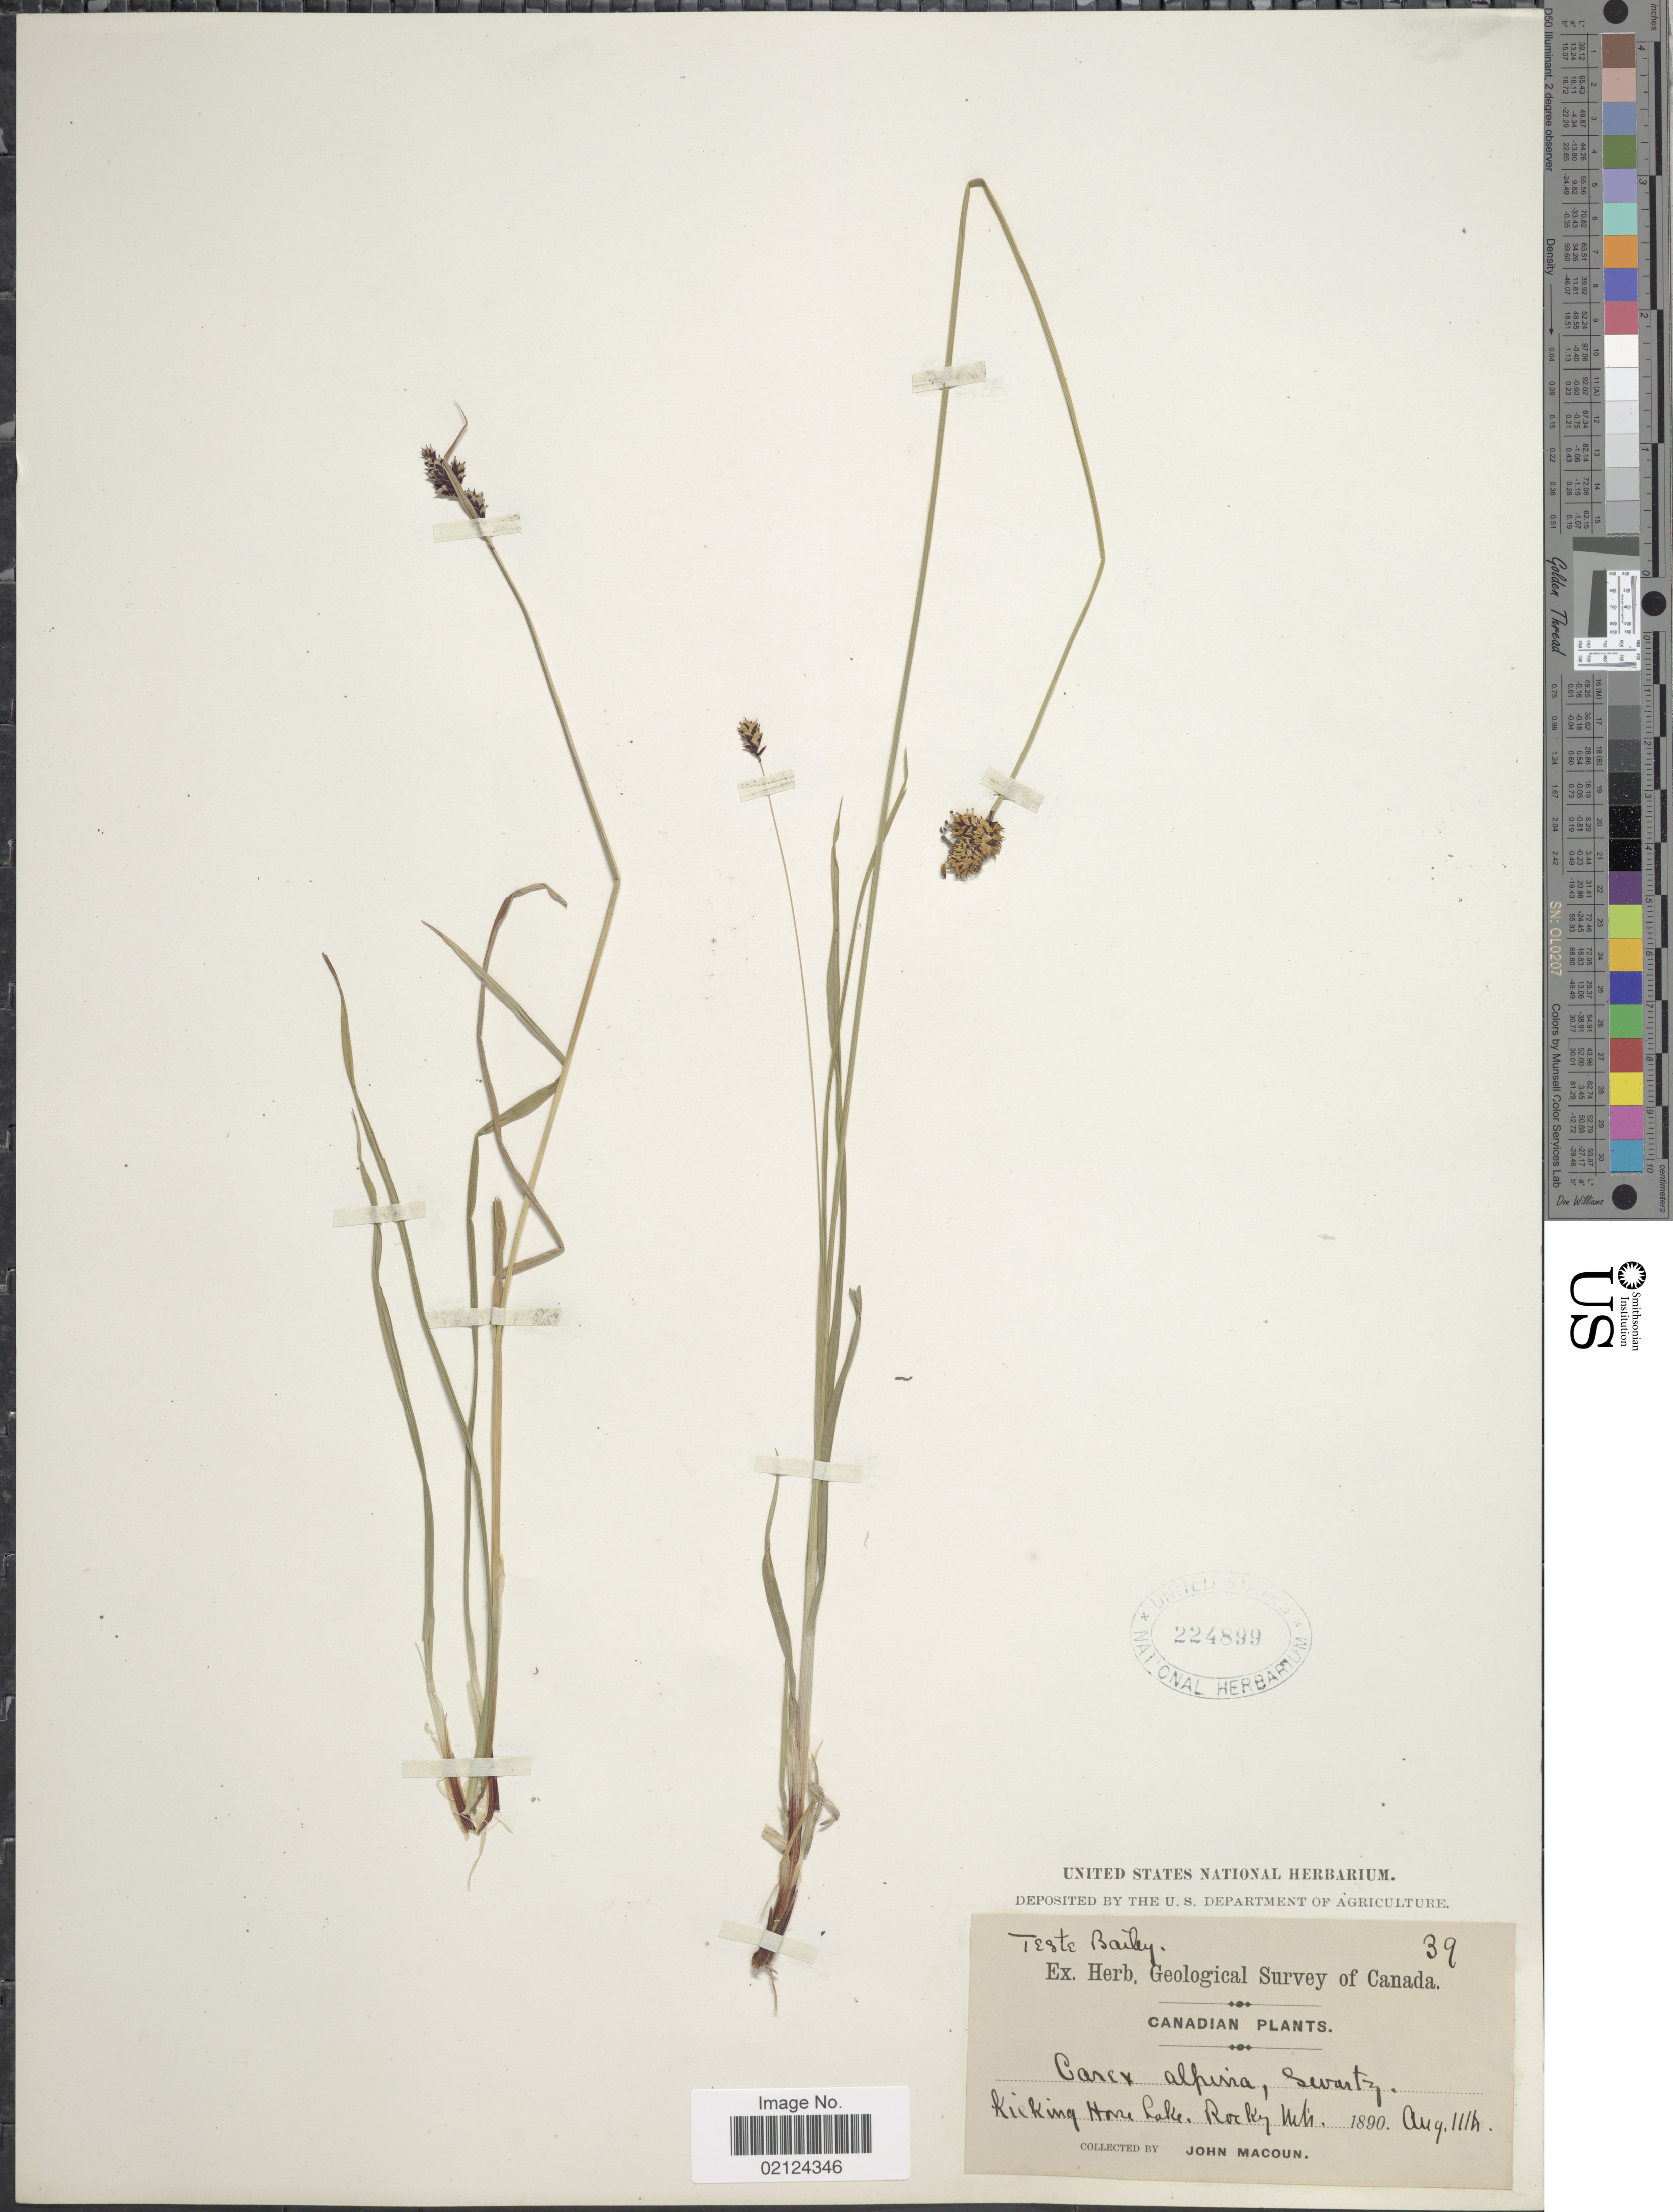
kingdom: Plantae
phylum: Tracheophyta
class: Liliopsida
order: Poales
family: Cyperaceae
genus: Carex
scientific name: Carex media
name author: R. Br.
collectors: J. Macoun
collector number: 39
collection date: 1890-08-11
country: Canada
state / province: British Columbia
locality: Kicking Horse Lake, Rocky Mts.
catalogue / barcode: US 224899